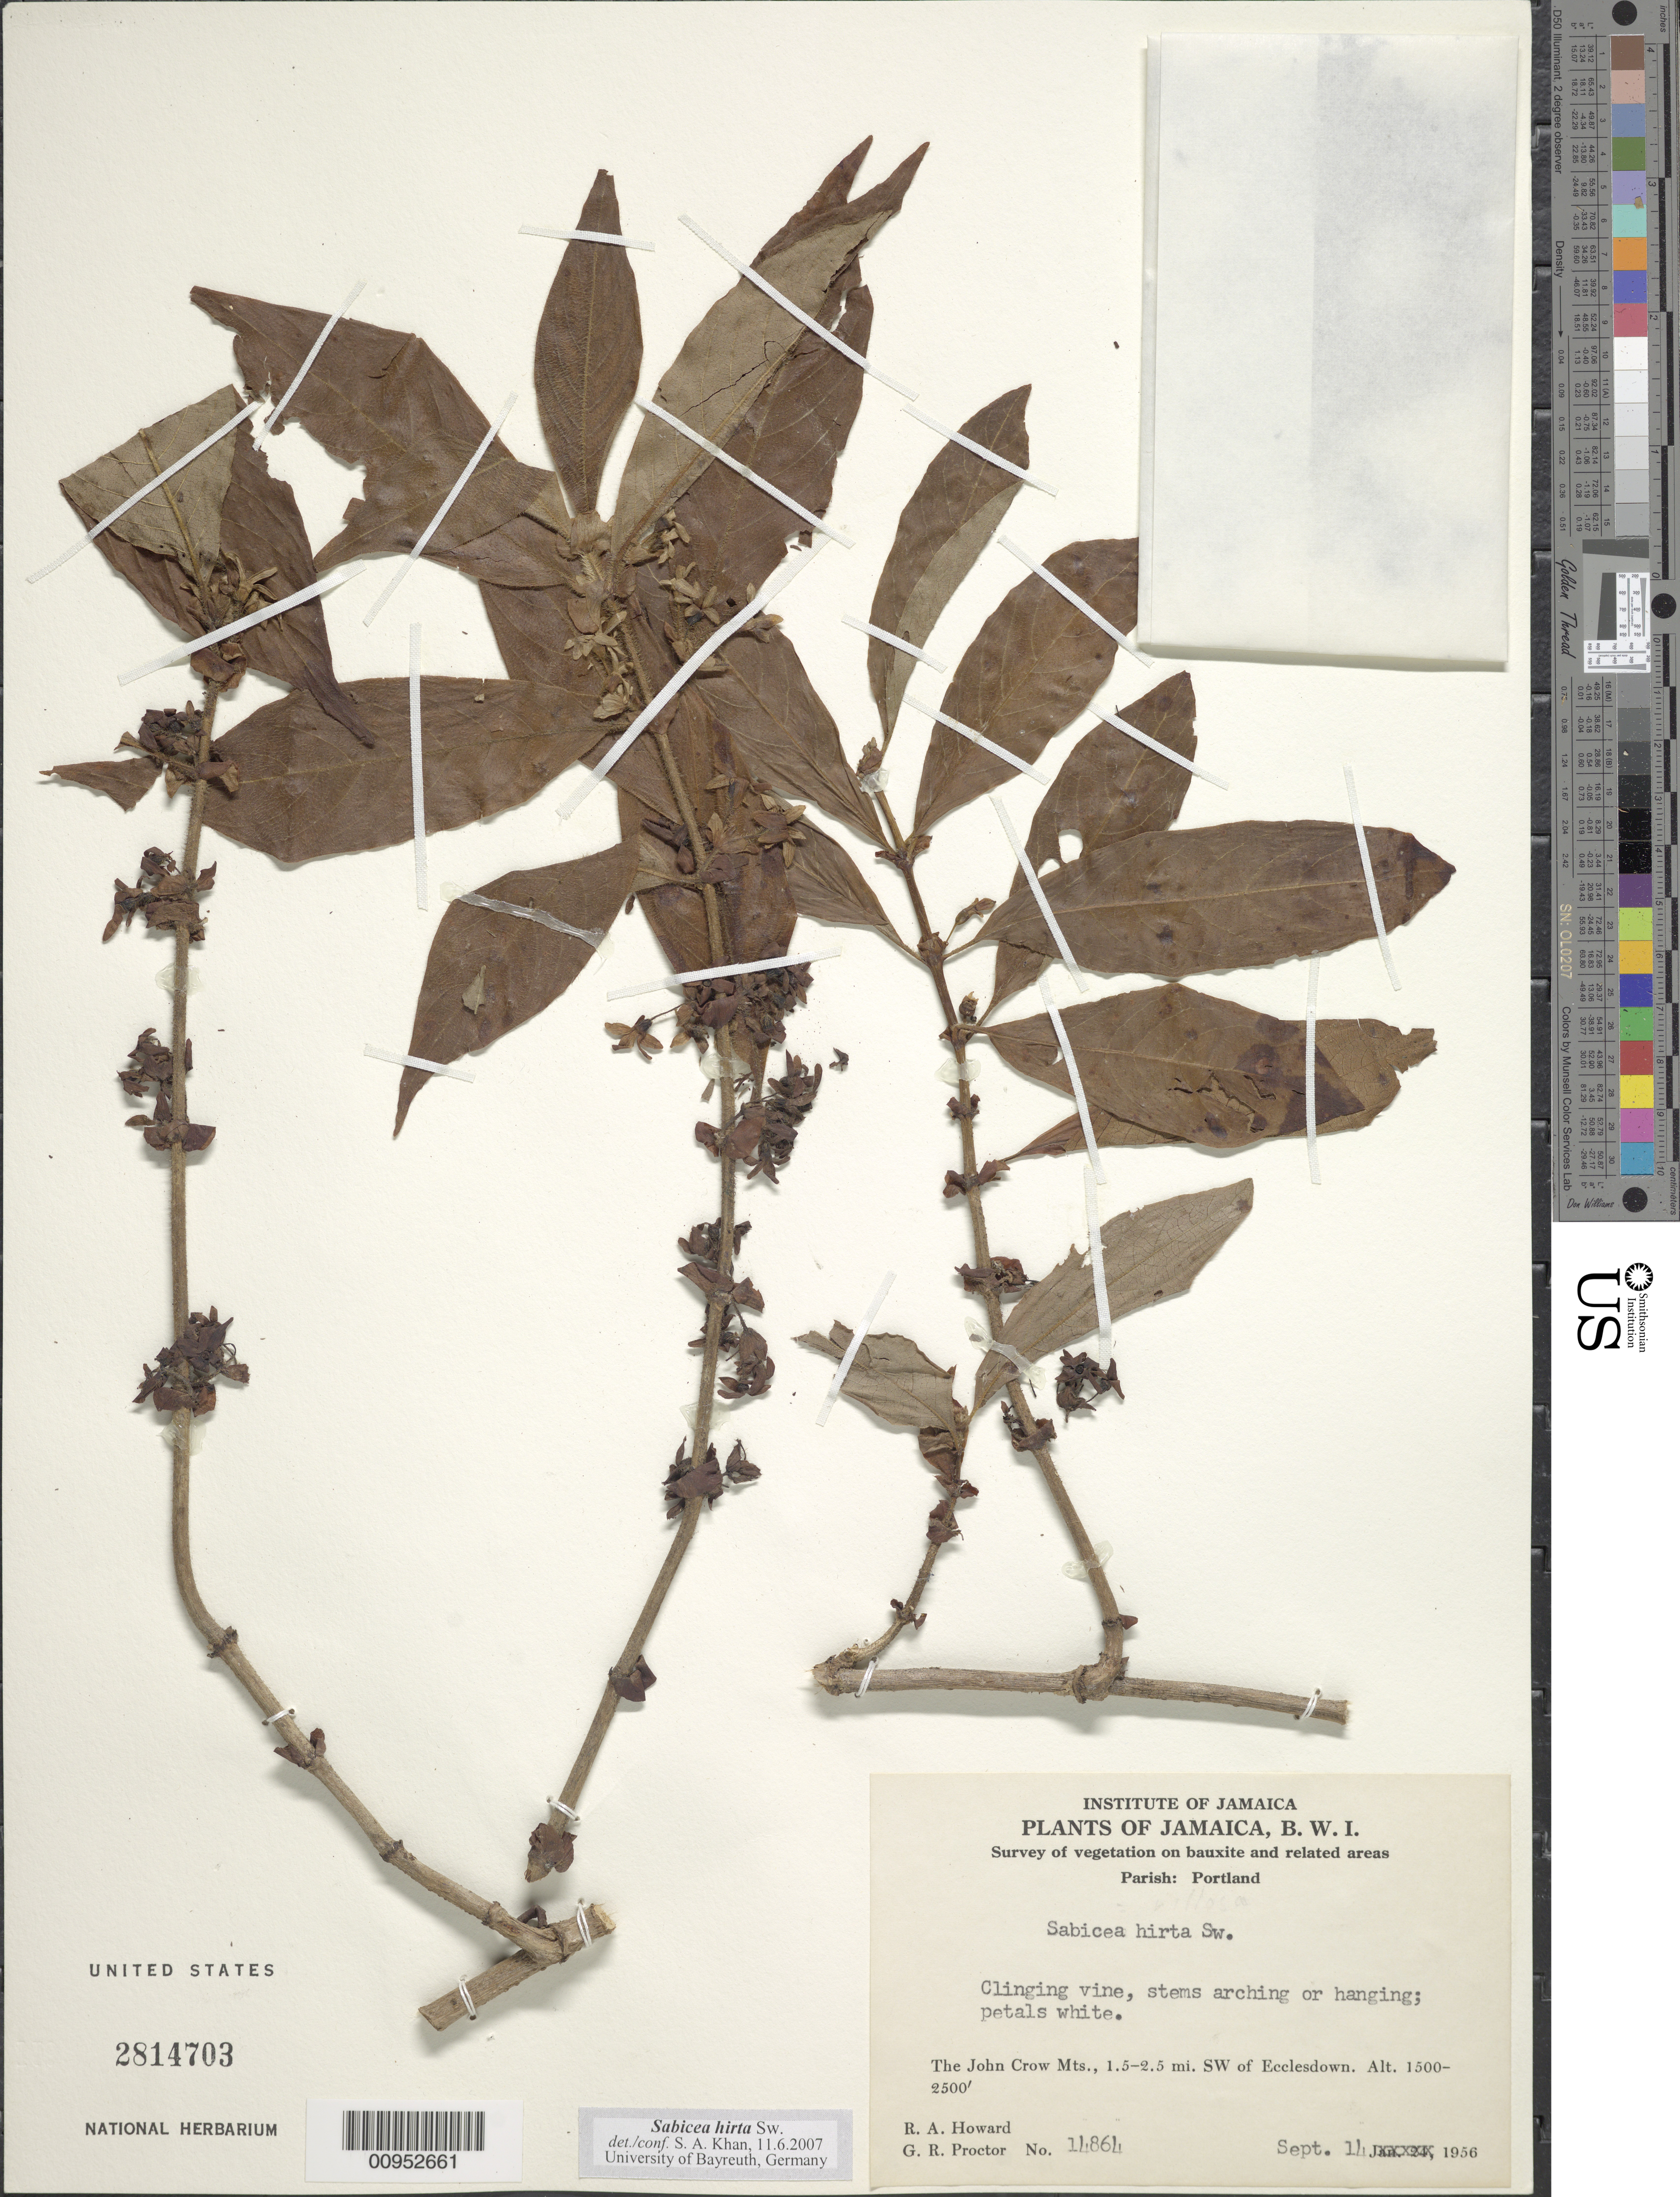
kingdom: Plantae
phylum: Tracheophyta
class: Magnoliopsida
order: Gentianales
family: Rubiaceae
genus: Sabicea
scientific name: Sabicea hirta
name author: Sw.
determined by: Khan, Saleh A.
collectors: R. A. Howard & G. R. Proctor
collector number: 14864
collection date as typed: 14 Sep 1956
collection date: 1956-09-14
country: Jamaica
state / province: Portland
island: Jamaica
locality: John Crow Mts., 1.5-2.5 miles SW of Ecclesdown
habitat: On bauxite and related areas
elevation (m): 457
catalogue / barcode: US 2814703